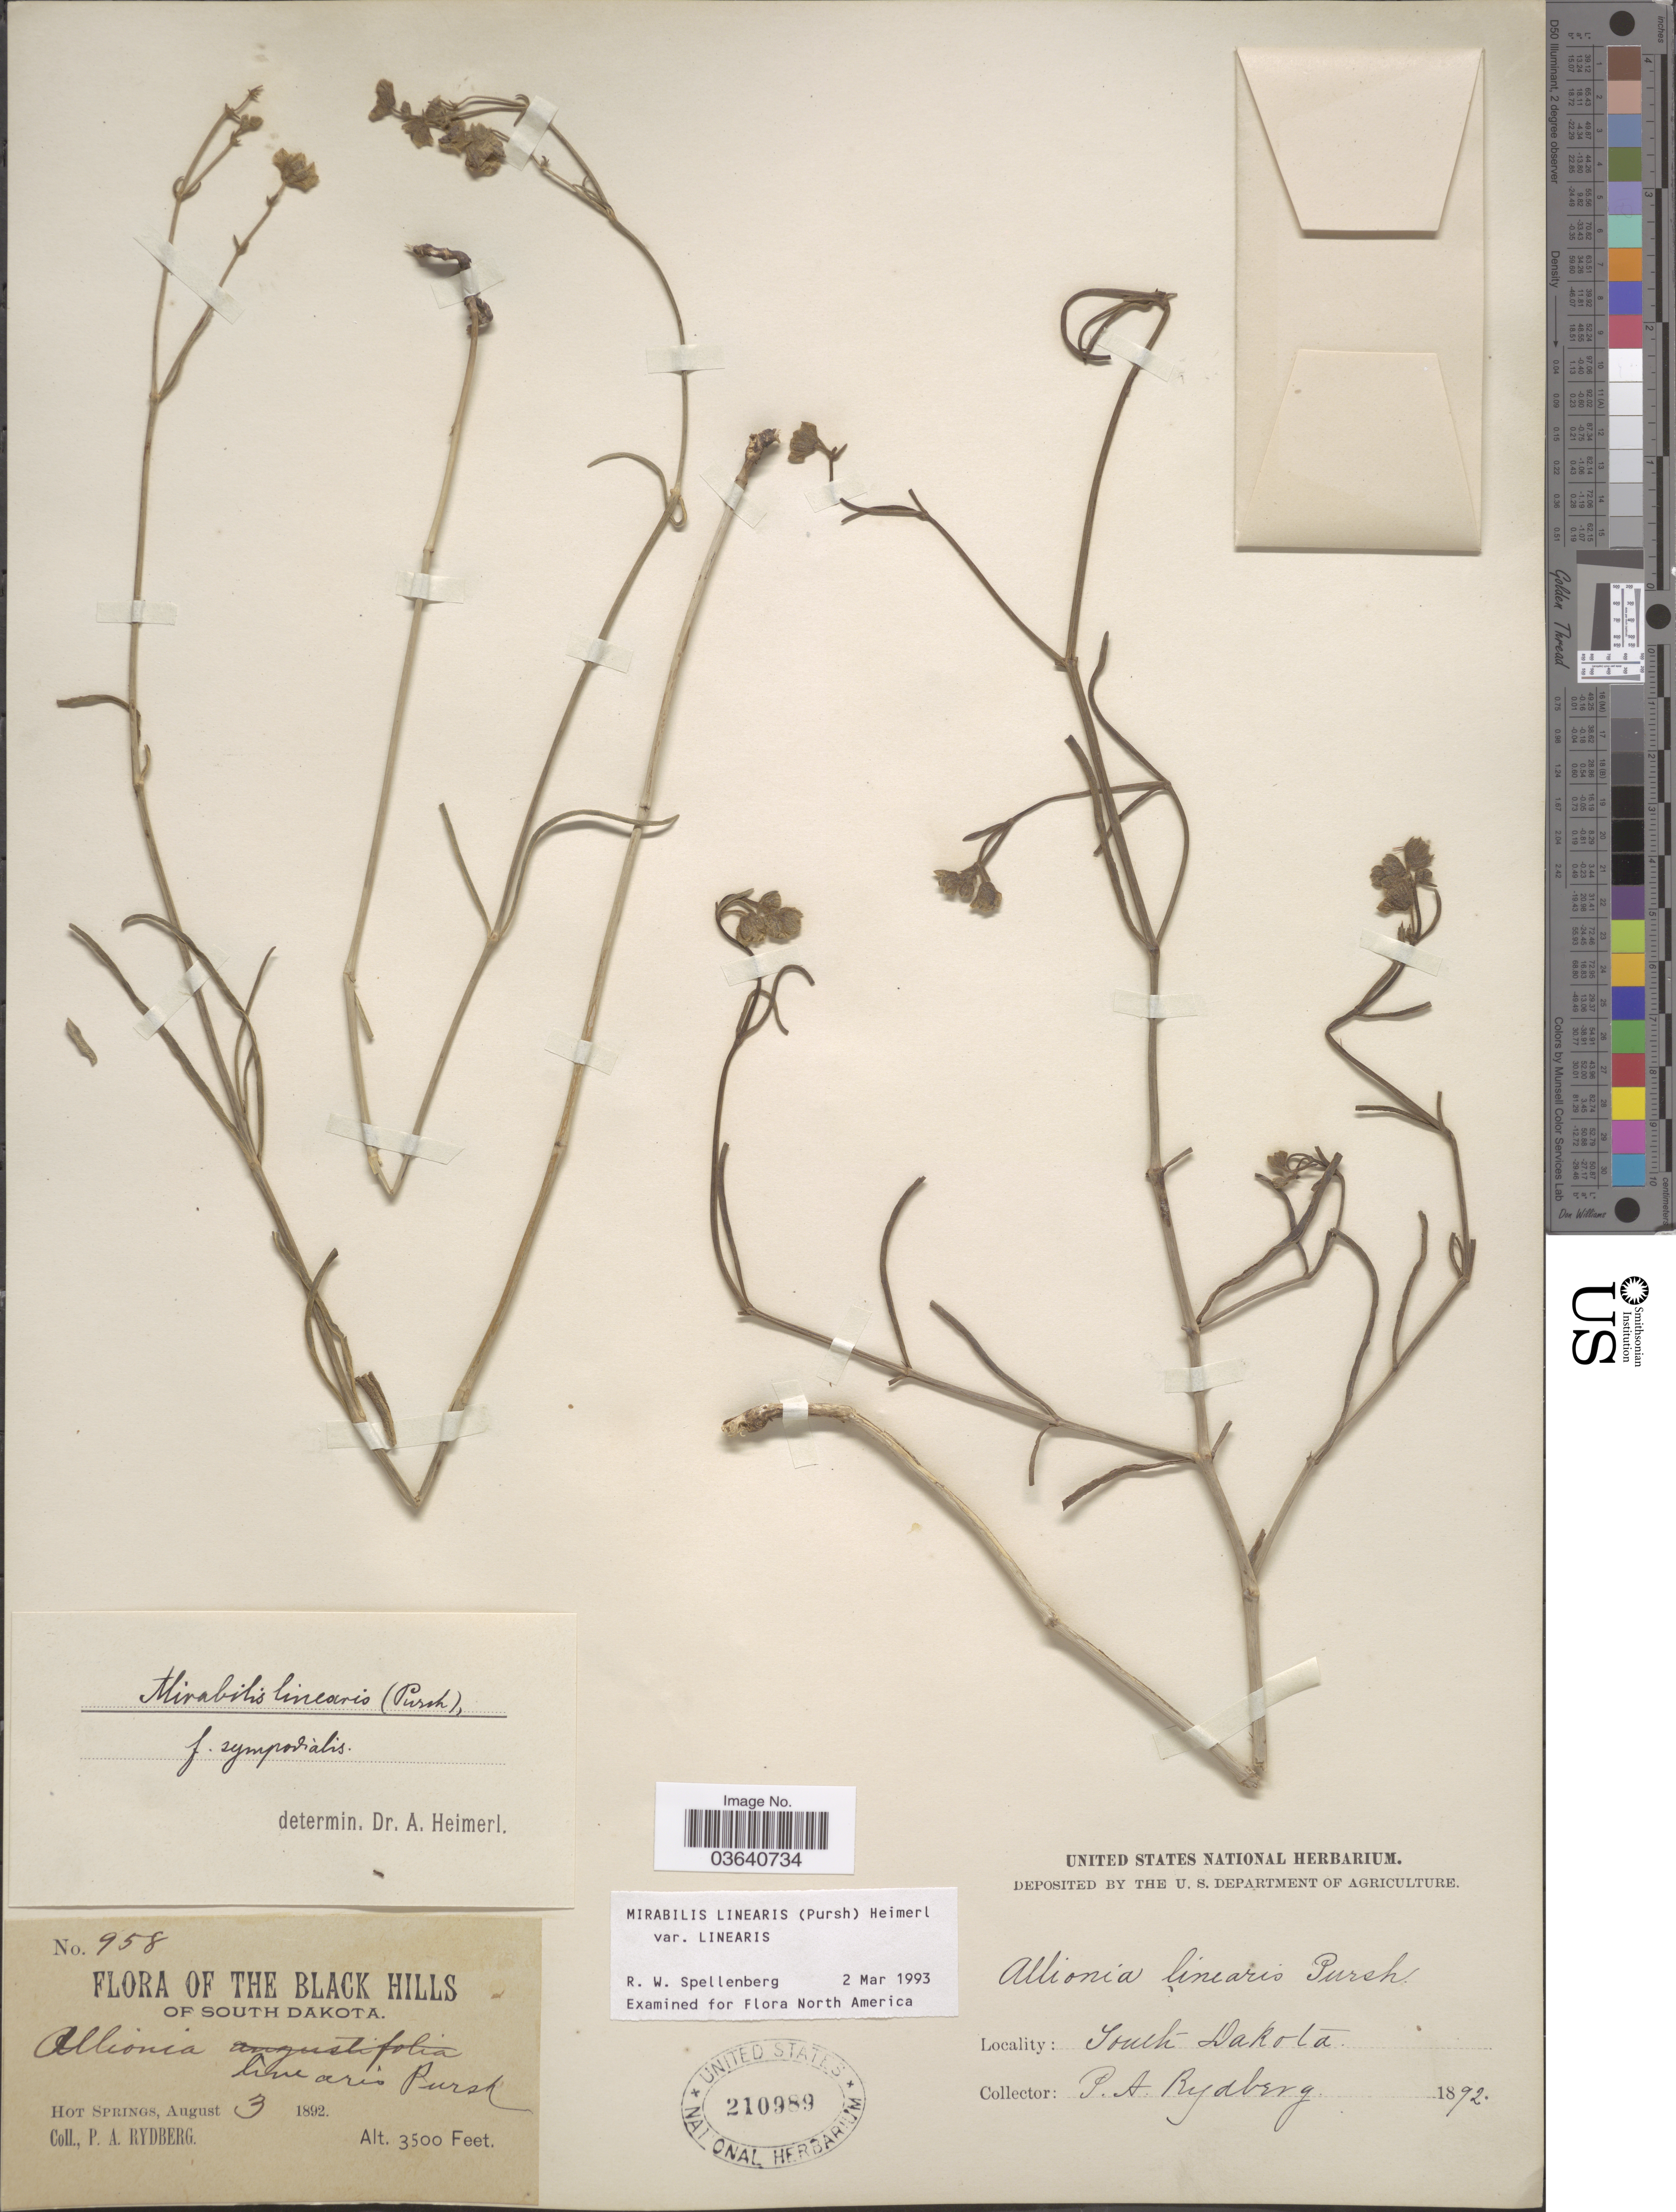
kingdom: Plantae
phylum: Tracheophyta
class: Magnoliopsida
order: Caryophyllales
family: Nyctaginaceae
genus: Mirabilis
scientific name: Mirabilis linearis var. linearis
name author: (Pursh) Heimerl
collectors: P. A. Rydberg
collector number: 958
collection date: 1892-08-03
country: United States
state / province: South Dakota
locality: The Black Hills. Hot Springs.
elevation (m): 1067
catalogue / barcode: US 210989